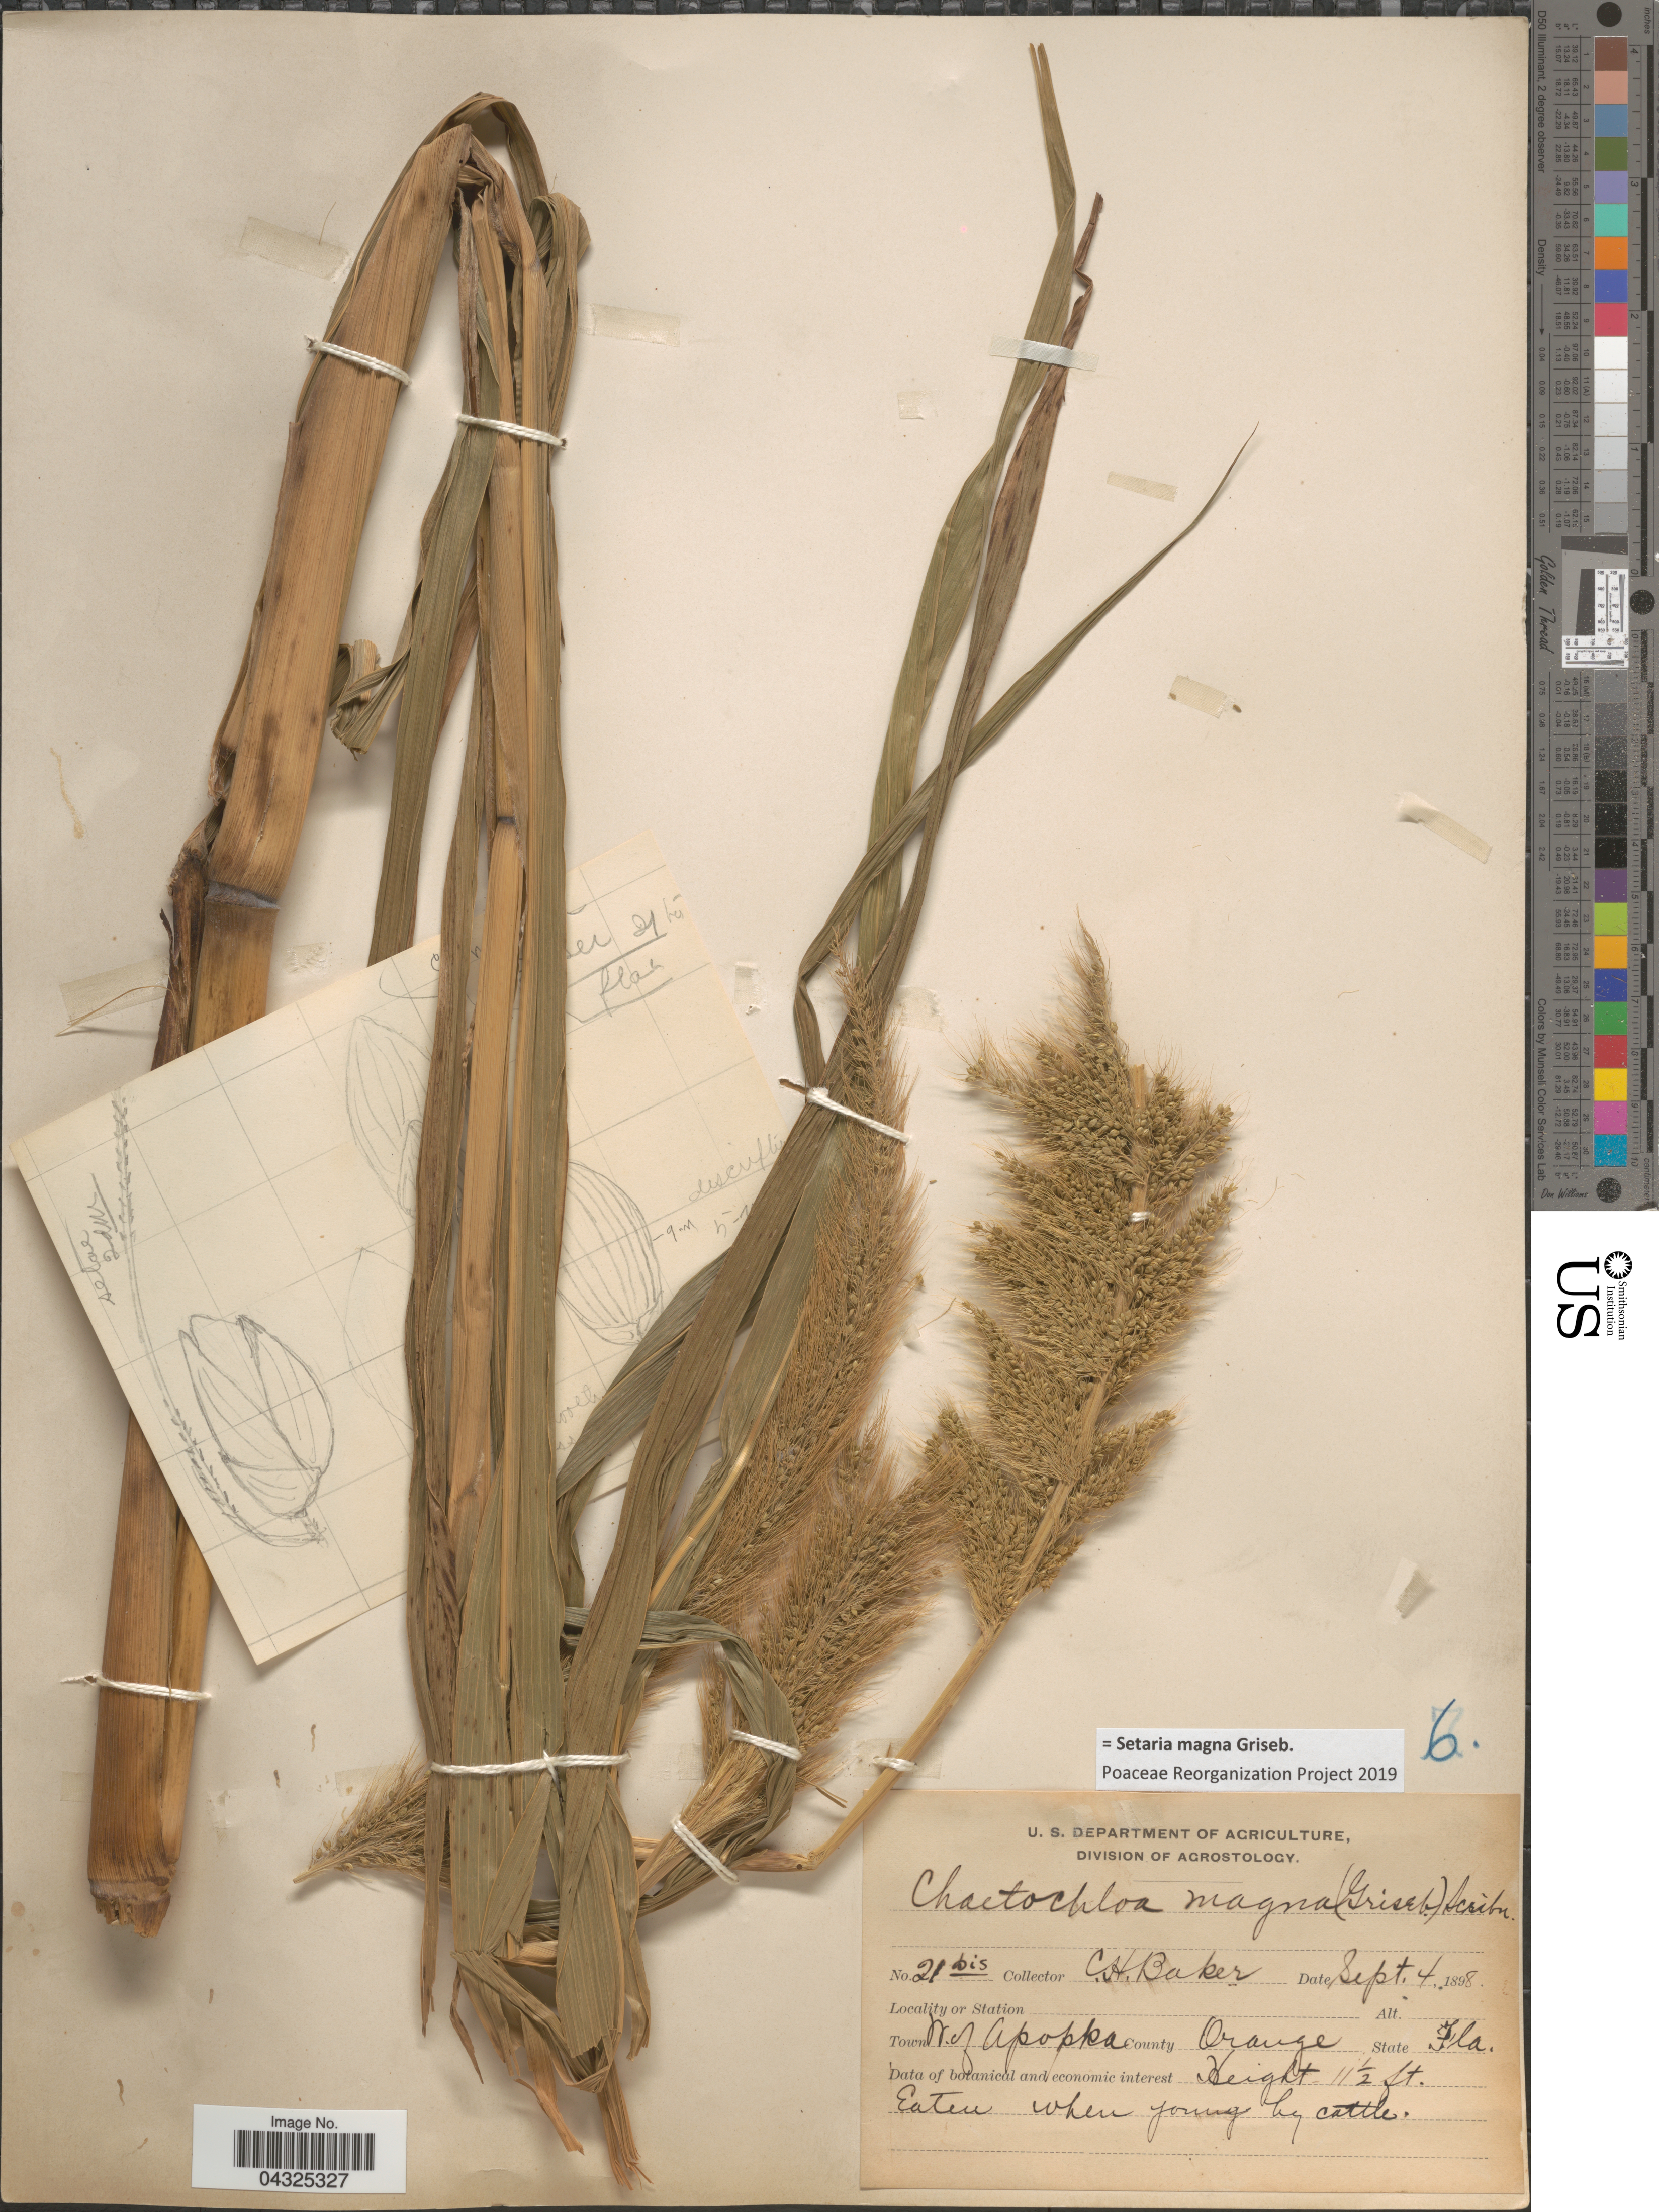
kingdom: Plantae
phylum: Tracheophyta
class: Liliopsida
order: Poales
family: Poaceae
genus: Setaria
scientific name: Setaria magna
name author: Griseb.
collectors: C. H. Baker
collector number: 21bis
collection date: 1898-09-04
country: United States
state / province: Florida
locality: Town W. of Apopka. County Orange.